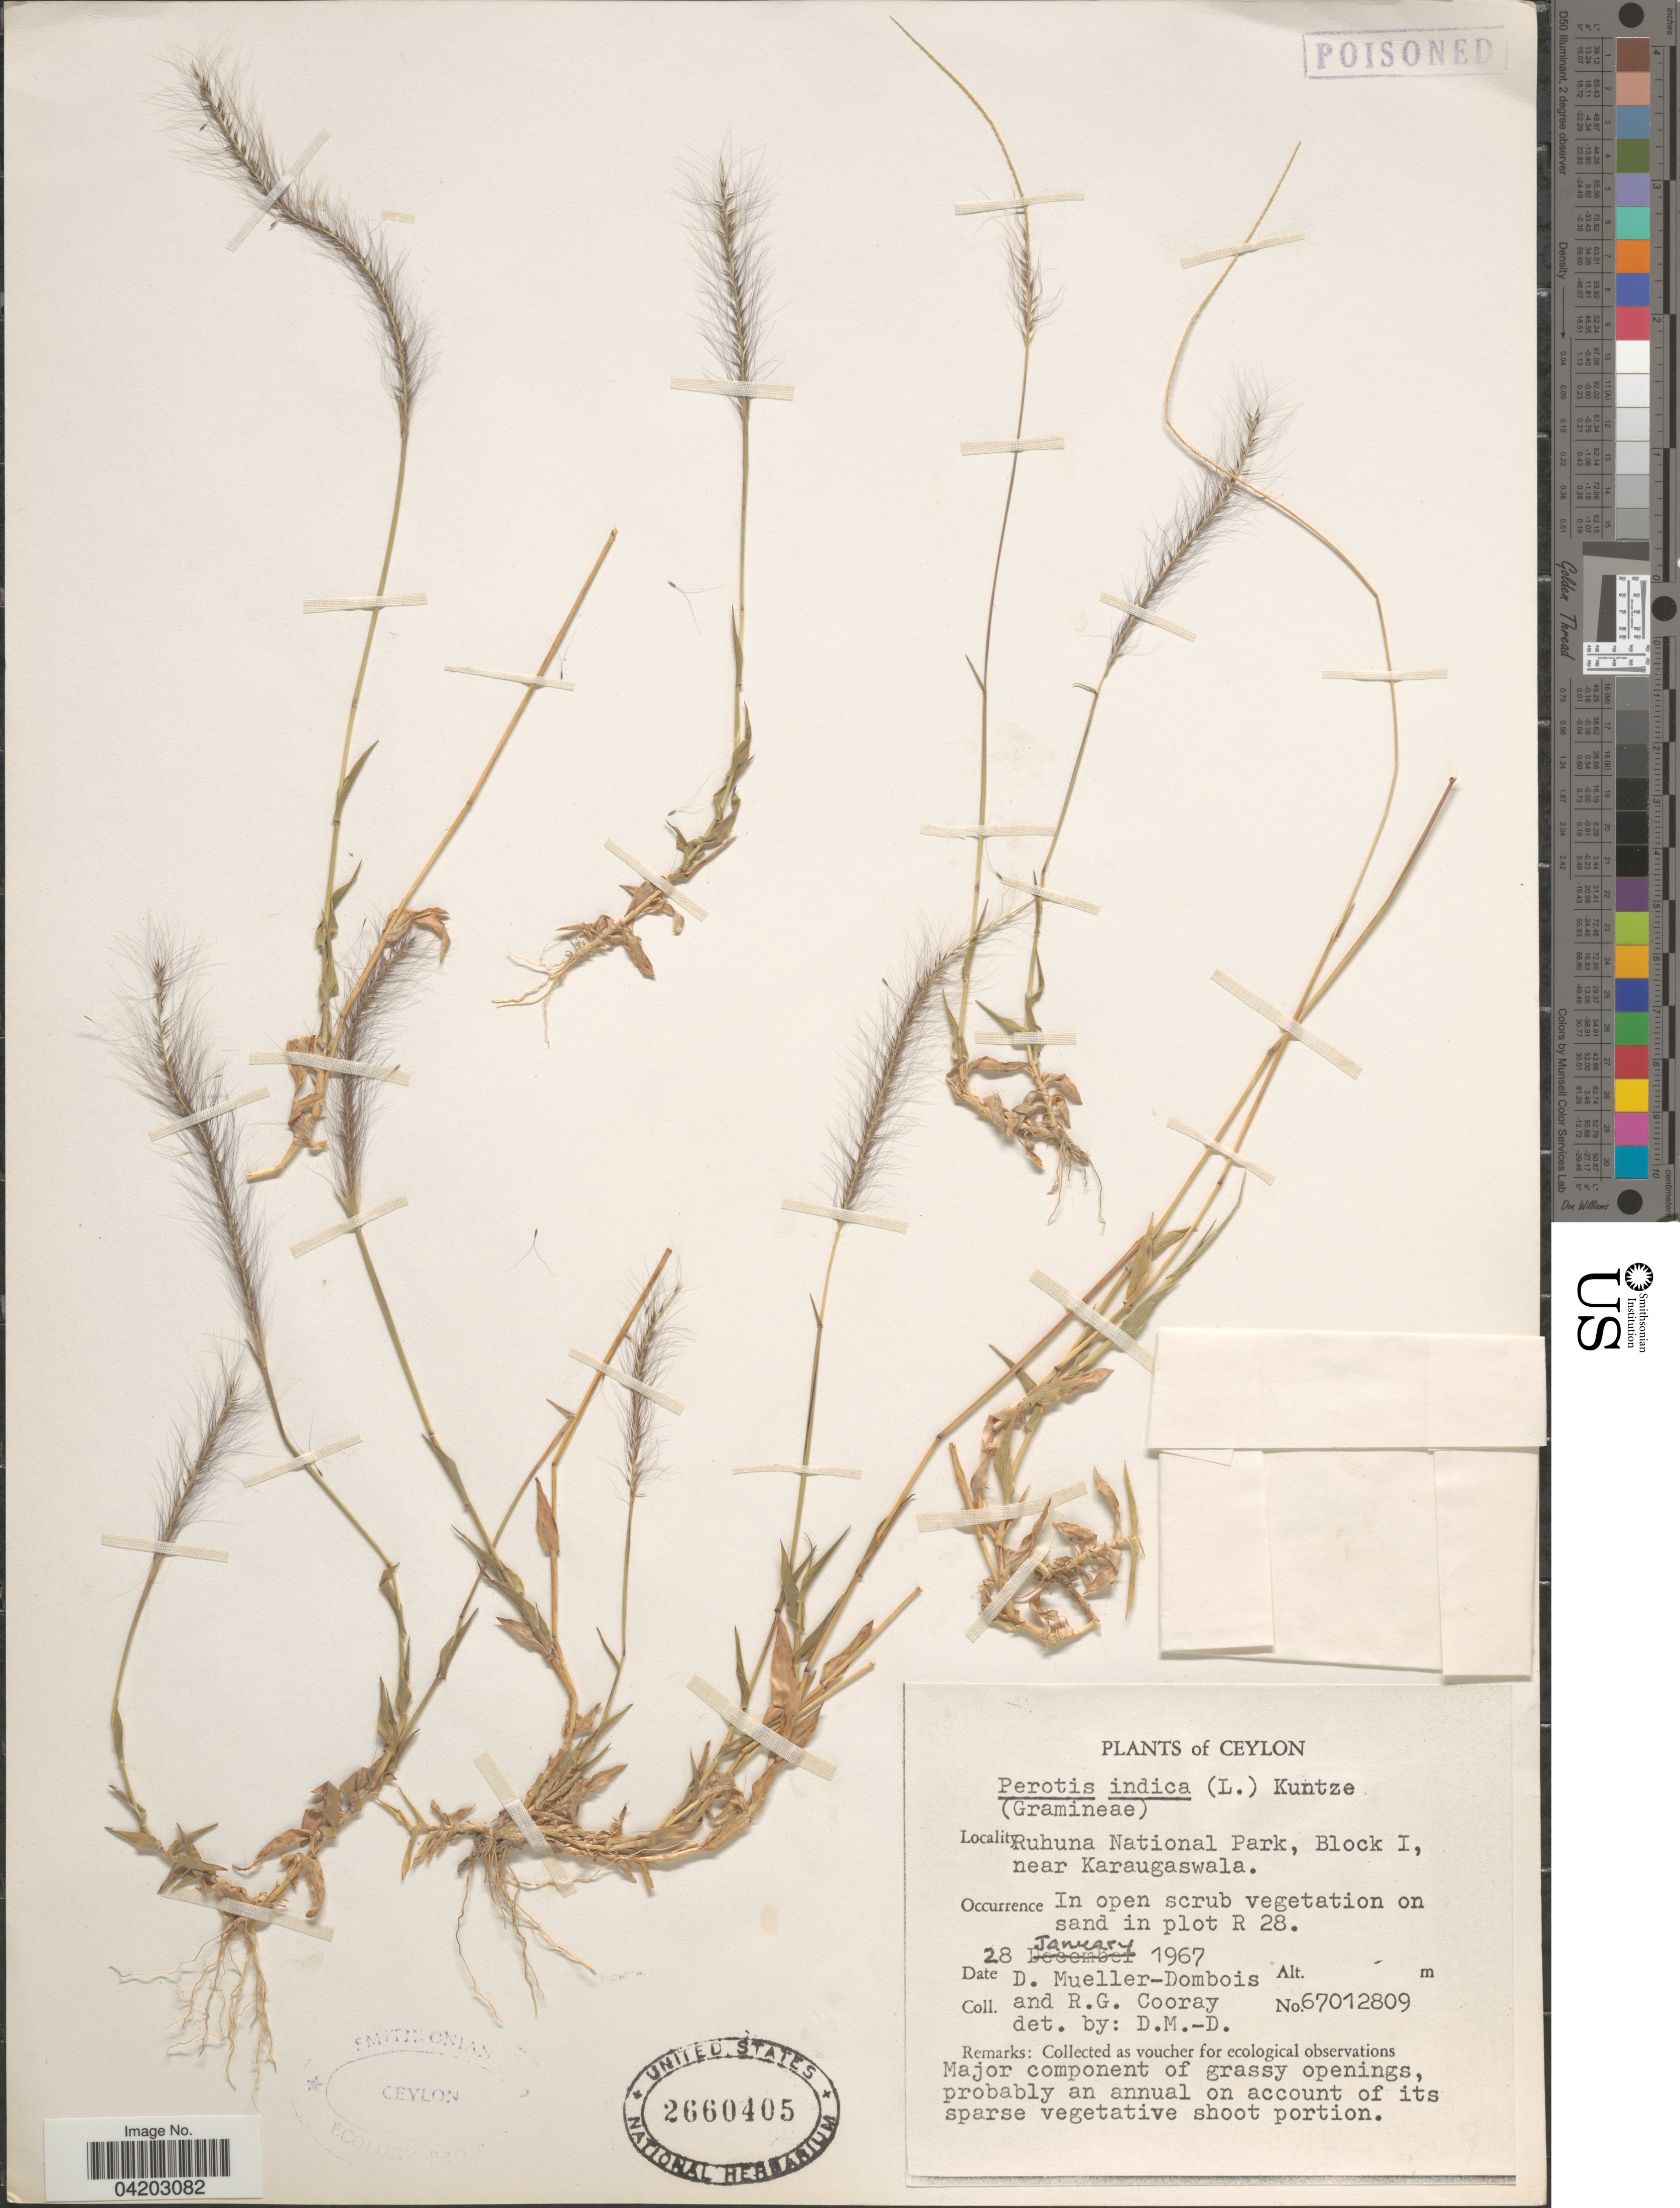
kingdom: Plantae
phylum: Tracheophyta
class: Liliopsida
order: Poales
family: Poaceae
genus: Perotis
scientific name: Perotis indica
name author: (L.) Kuntze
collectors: D. Mueller-Dombois & R. Cooray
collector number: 67012809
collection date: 1967-01-28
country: Sri Lanka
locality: Ceylon. Ruhuna National Park, Block I, near Karaugaswala. In open scrub vegetation on sand in plot R 28.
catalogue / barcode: US 2660405